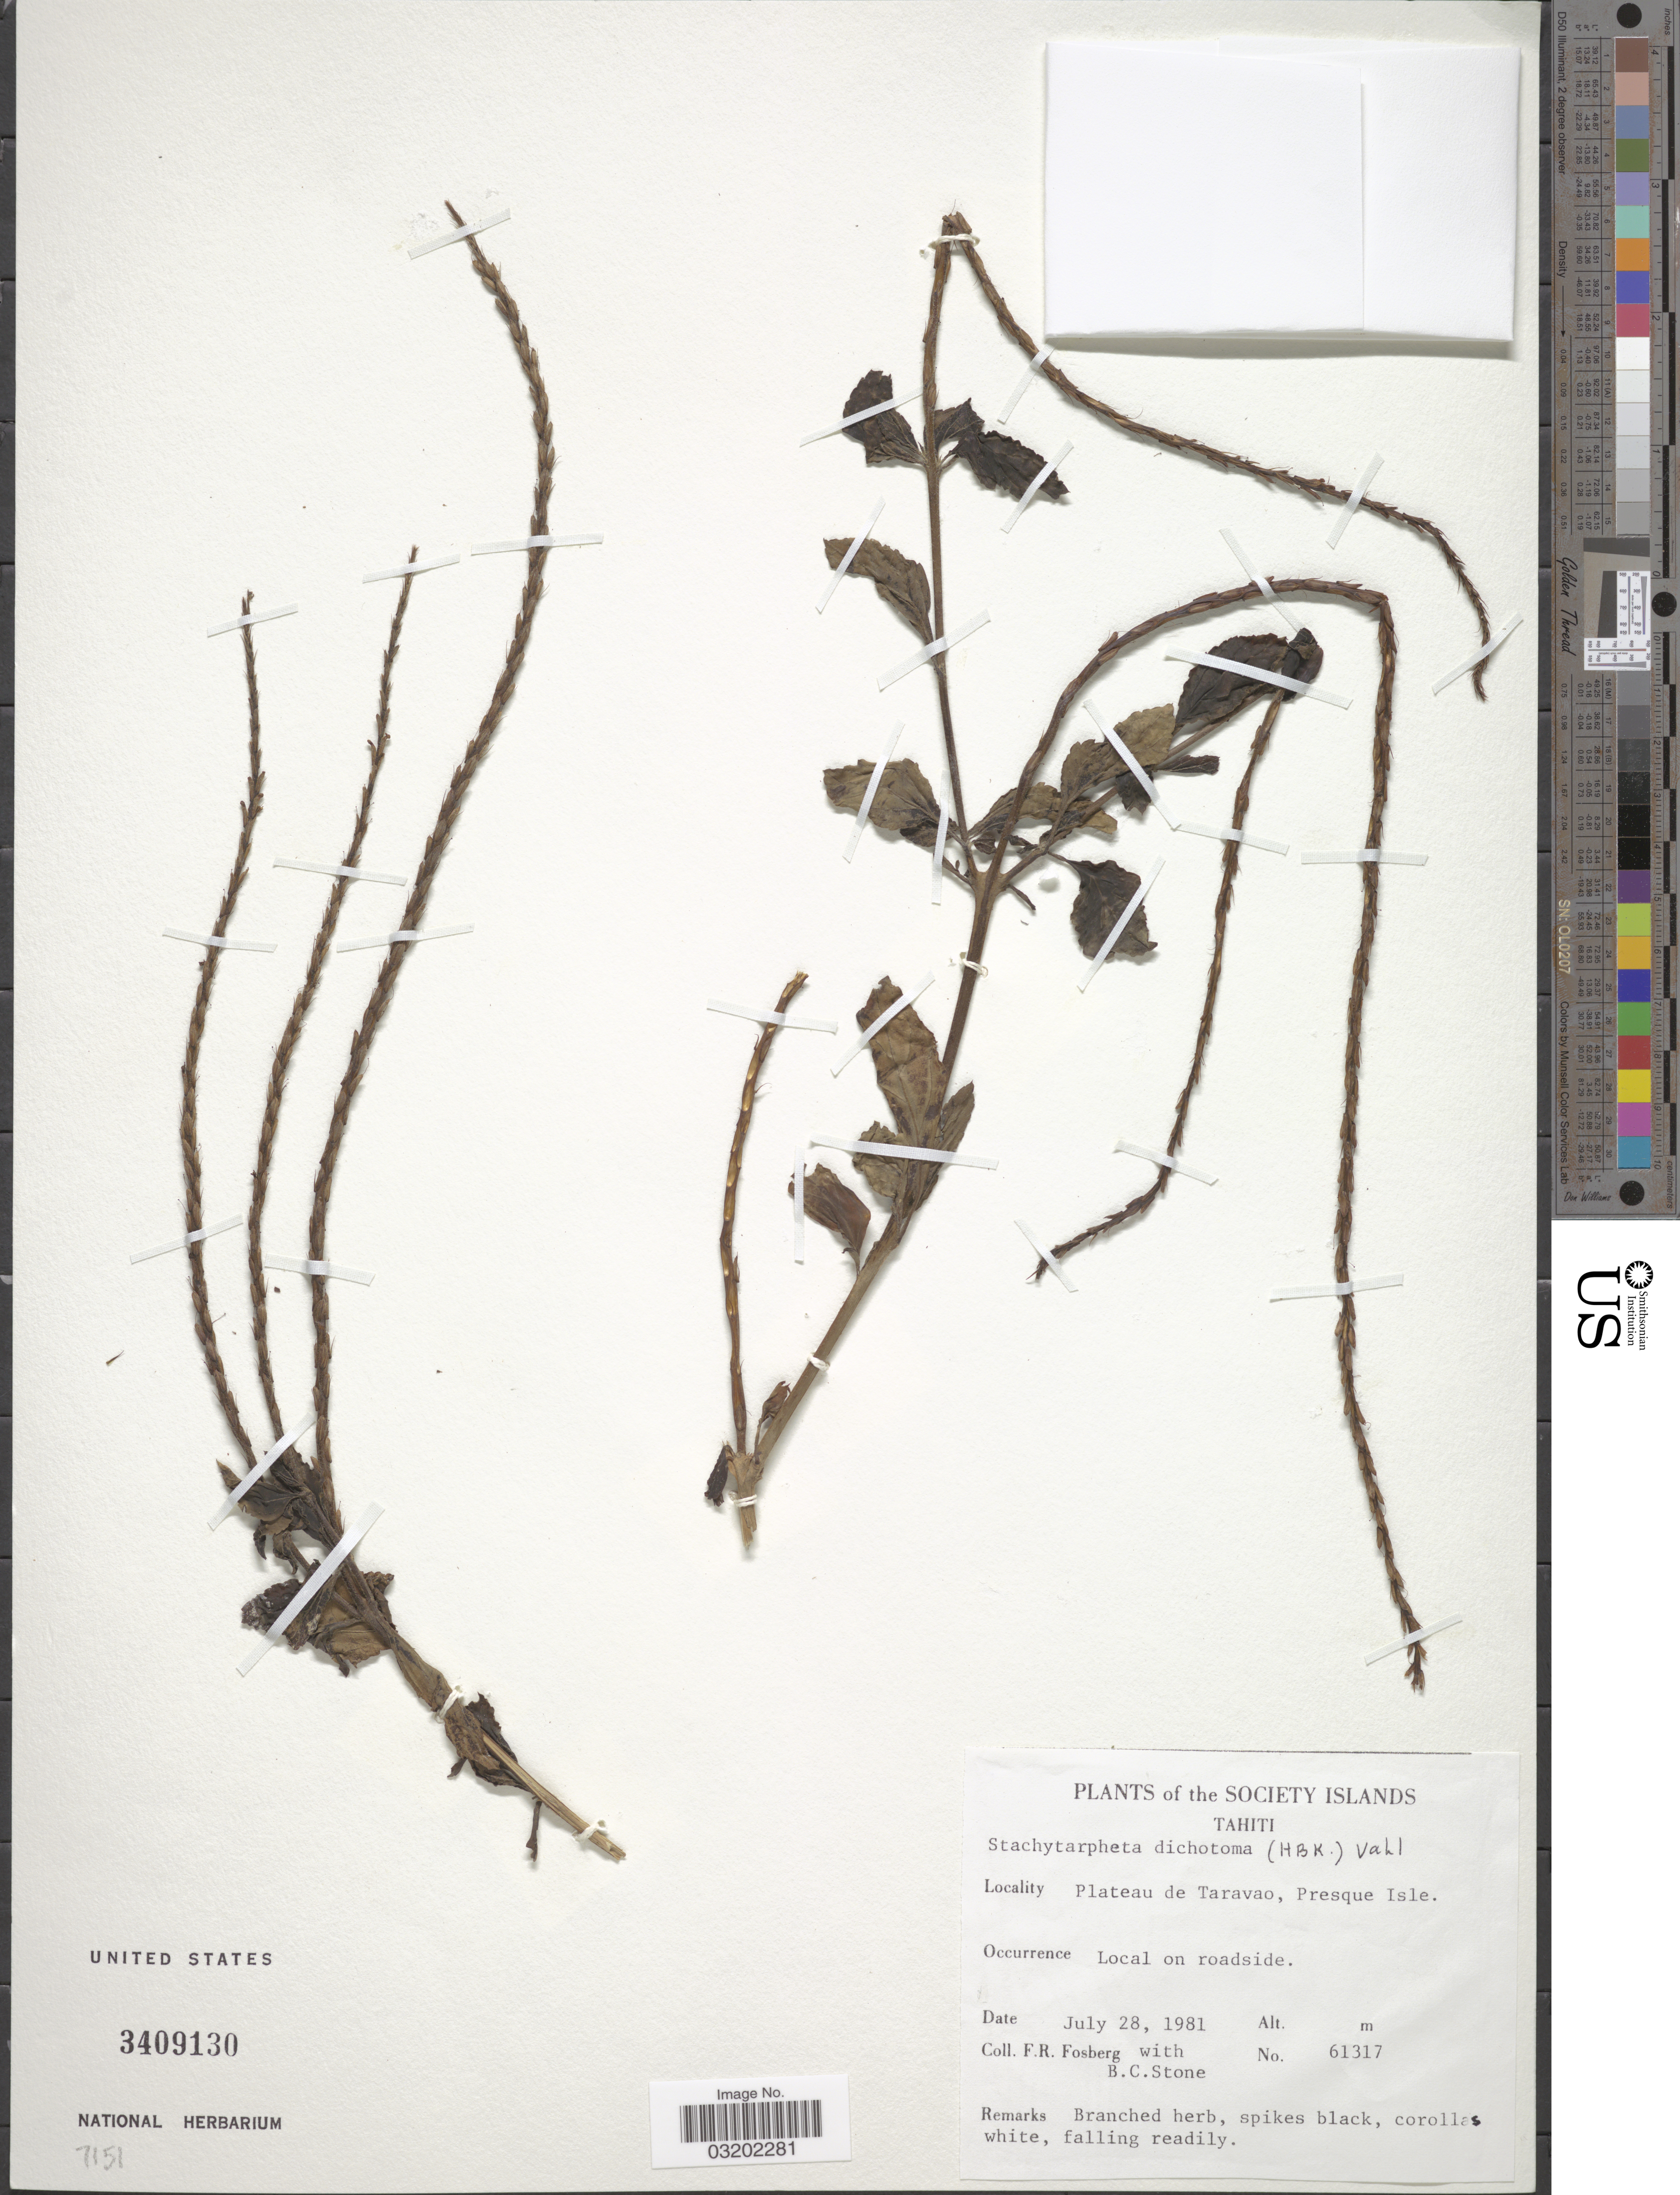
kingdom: Plantae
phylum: Tracheophyta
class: Magnoliopsida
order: Lamiales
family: Verbenaceae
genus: Stachytarpheta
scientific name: Stachytarpheta dichotoma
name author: (Ruiz & Pav.) Vahl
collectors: F. R. Fosberg & B. C. Stone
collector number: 61317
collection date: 1981-07-28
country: French Polynesia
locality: Society Islands. Tahiti. Plateau de Taravao, Presque Isle.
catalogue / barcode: US 3409130